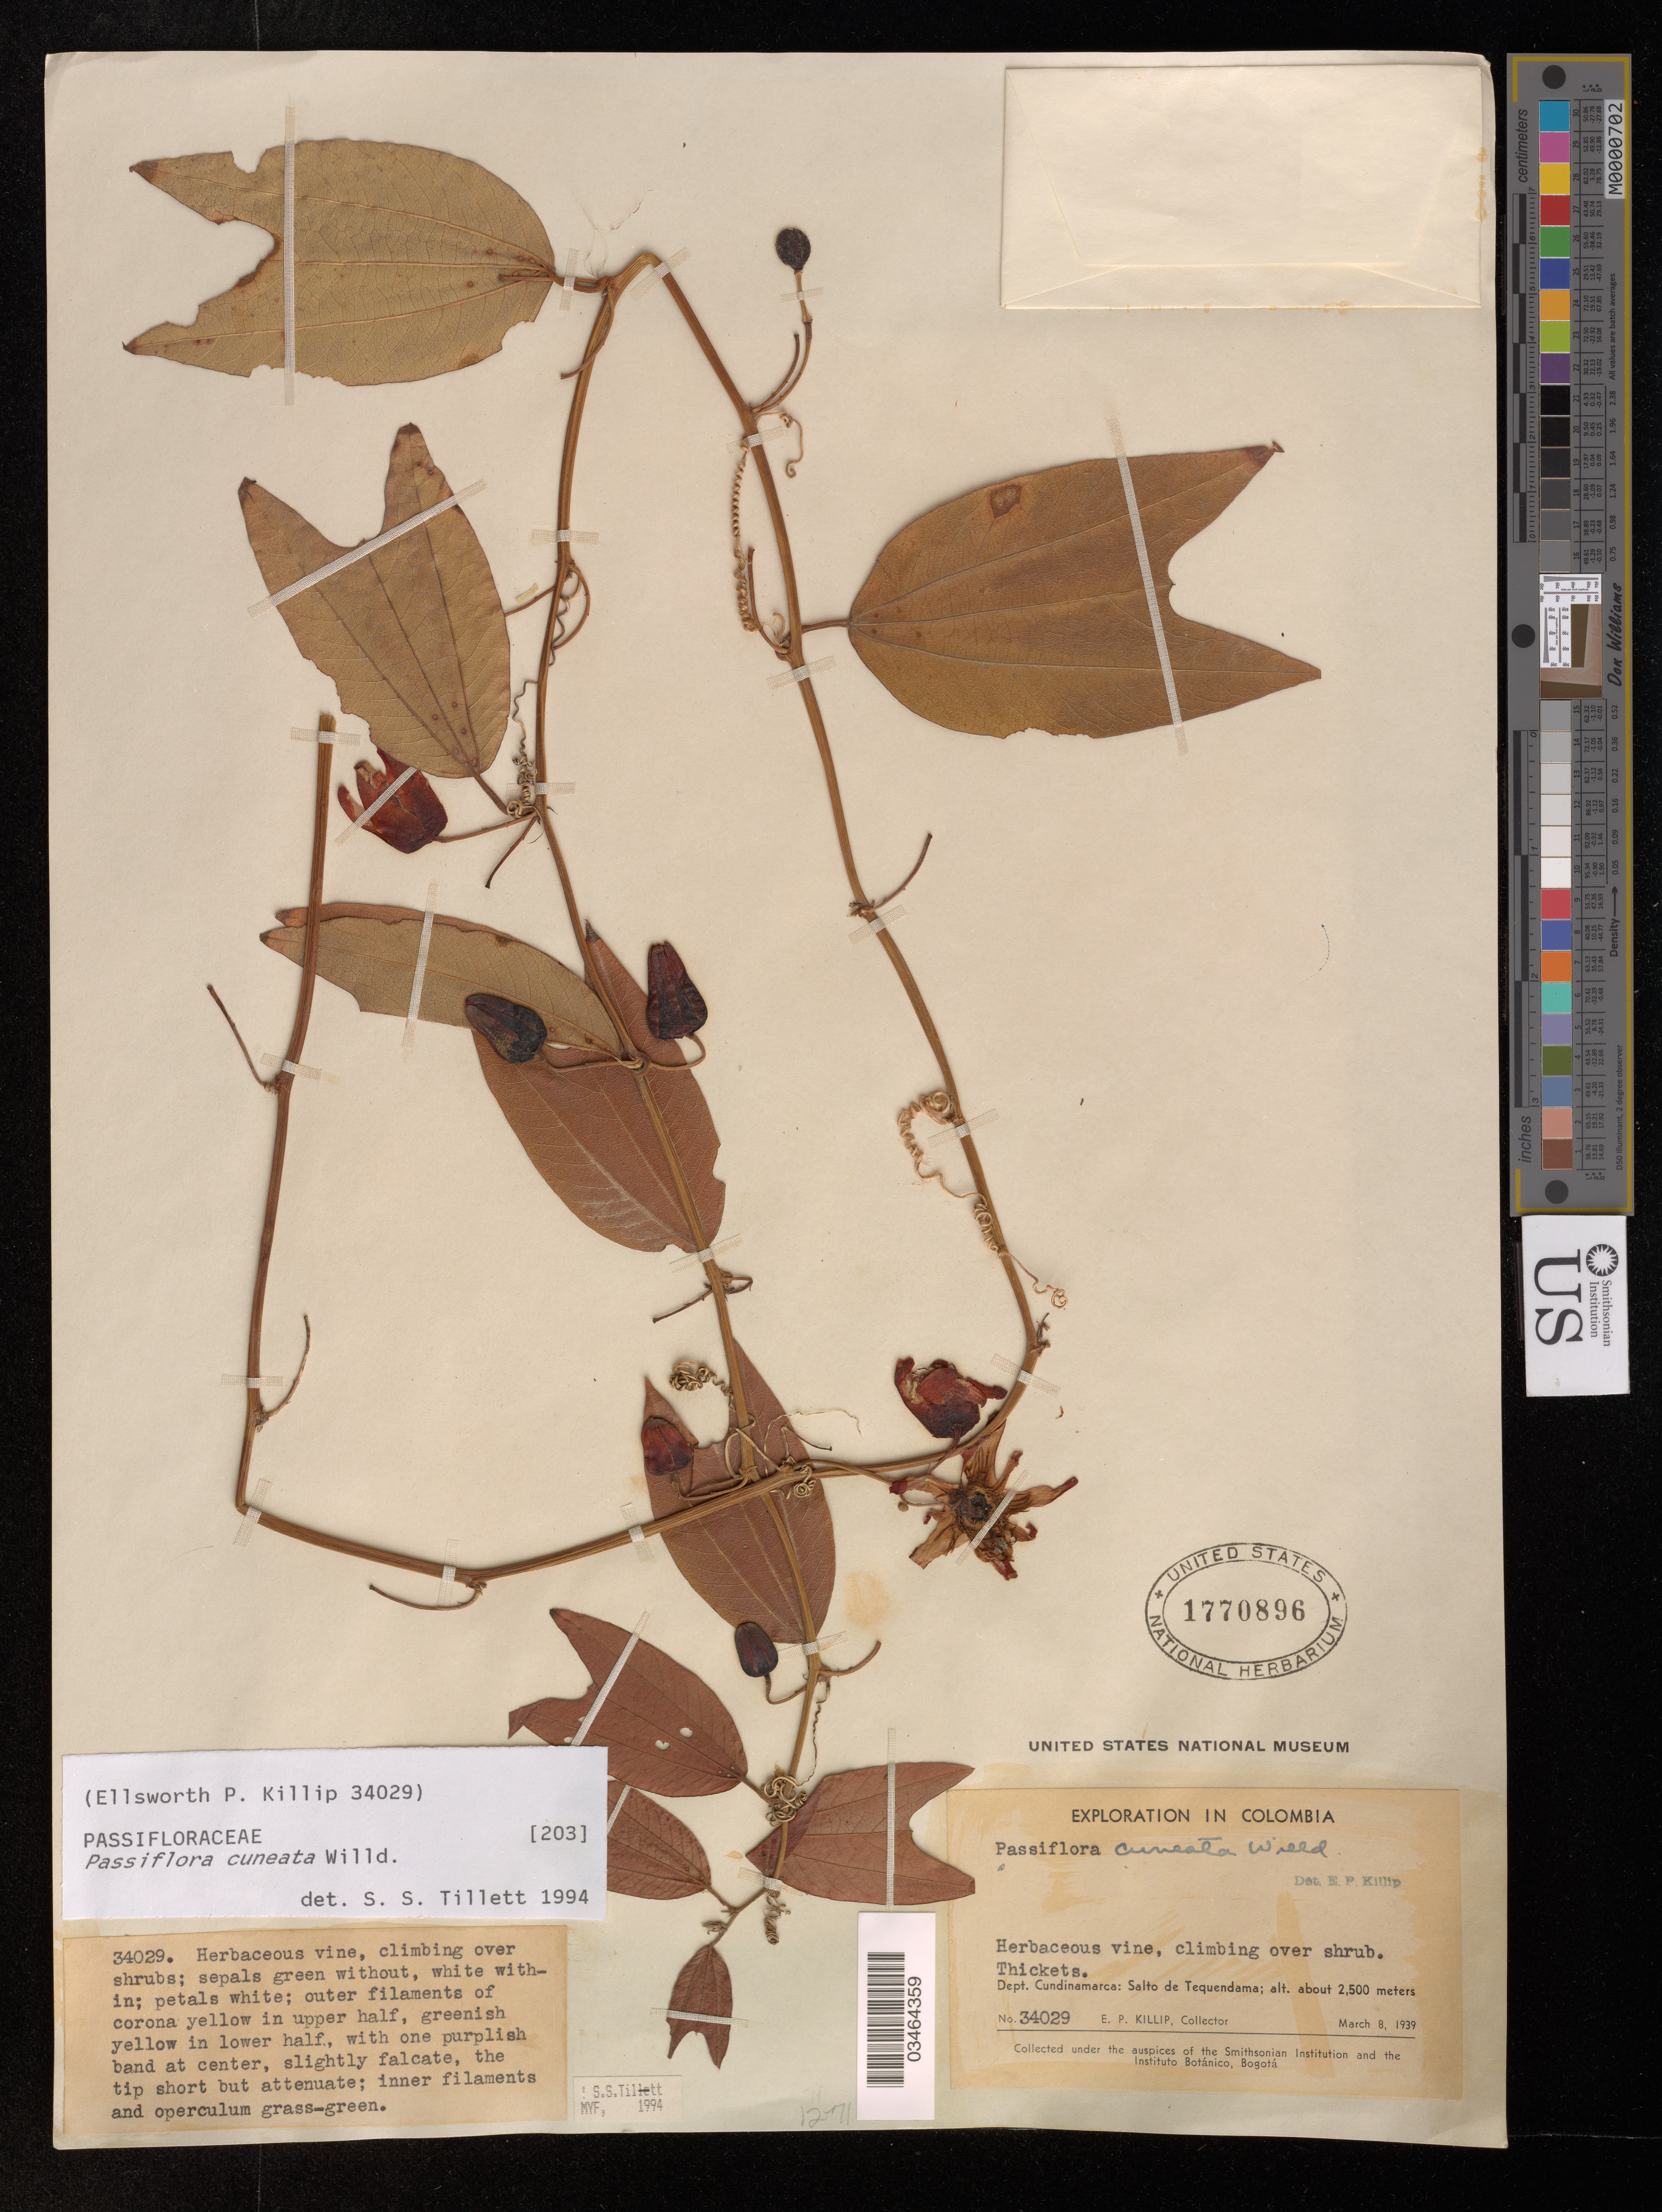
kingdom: Plantae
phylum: Tracheophyta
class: Magnoliopsida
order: Malpighiales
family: Passifloraceae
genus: Passiflora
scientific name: Passiflora cuneata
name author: Willd.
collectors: E. P. Killip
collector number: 34029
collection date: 1939-03-08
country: Colombia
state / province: Cundinamarca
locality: Dept. Cundinamarca: Salto de Tequendama.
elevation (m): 2500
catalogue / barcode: US 1770896